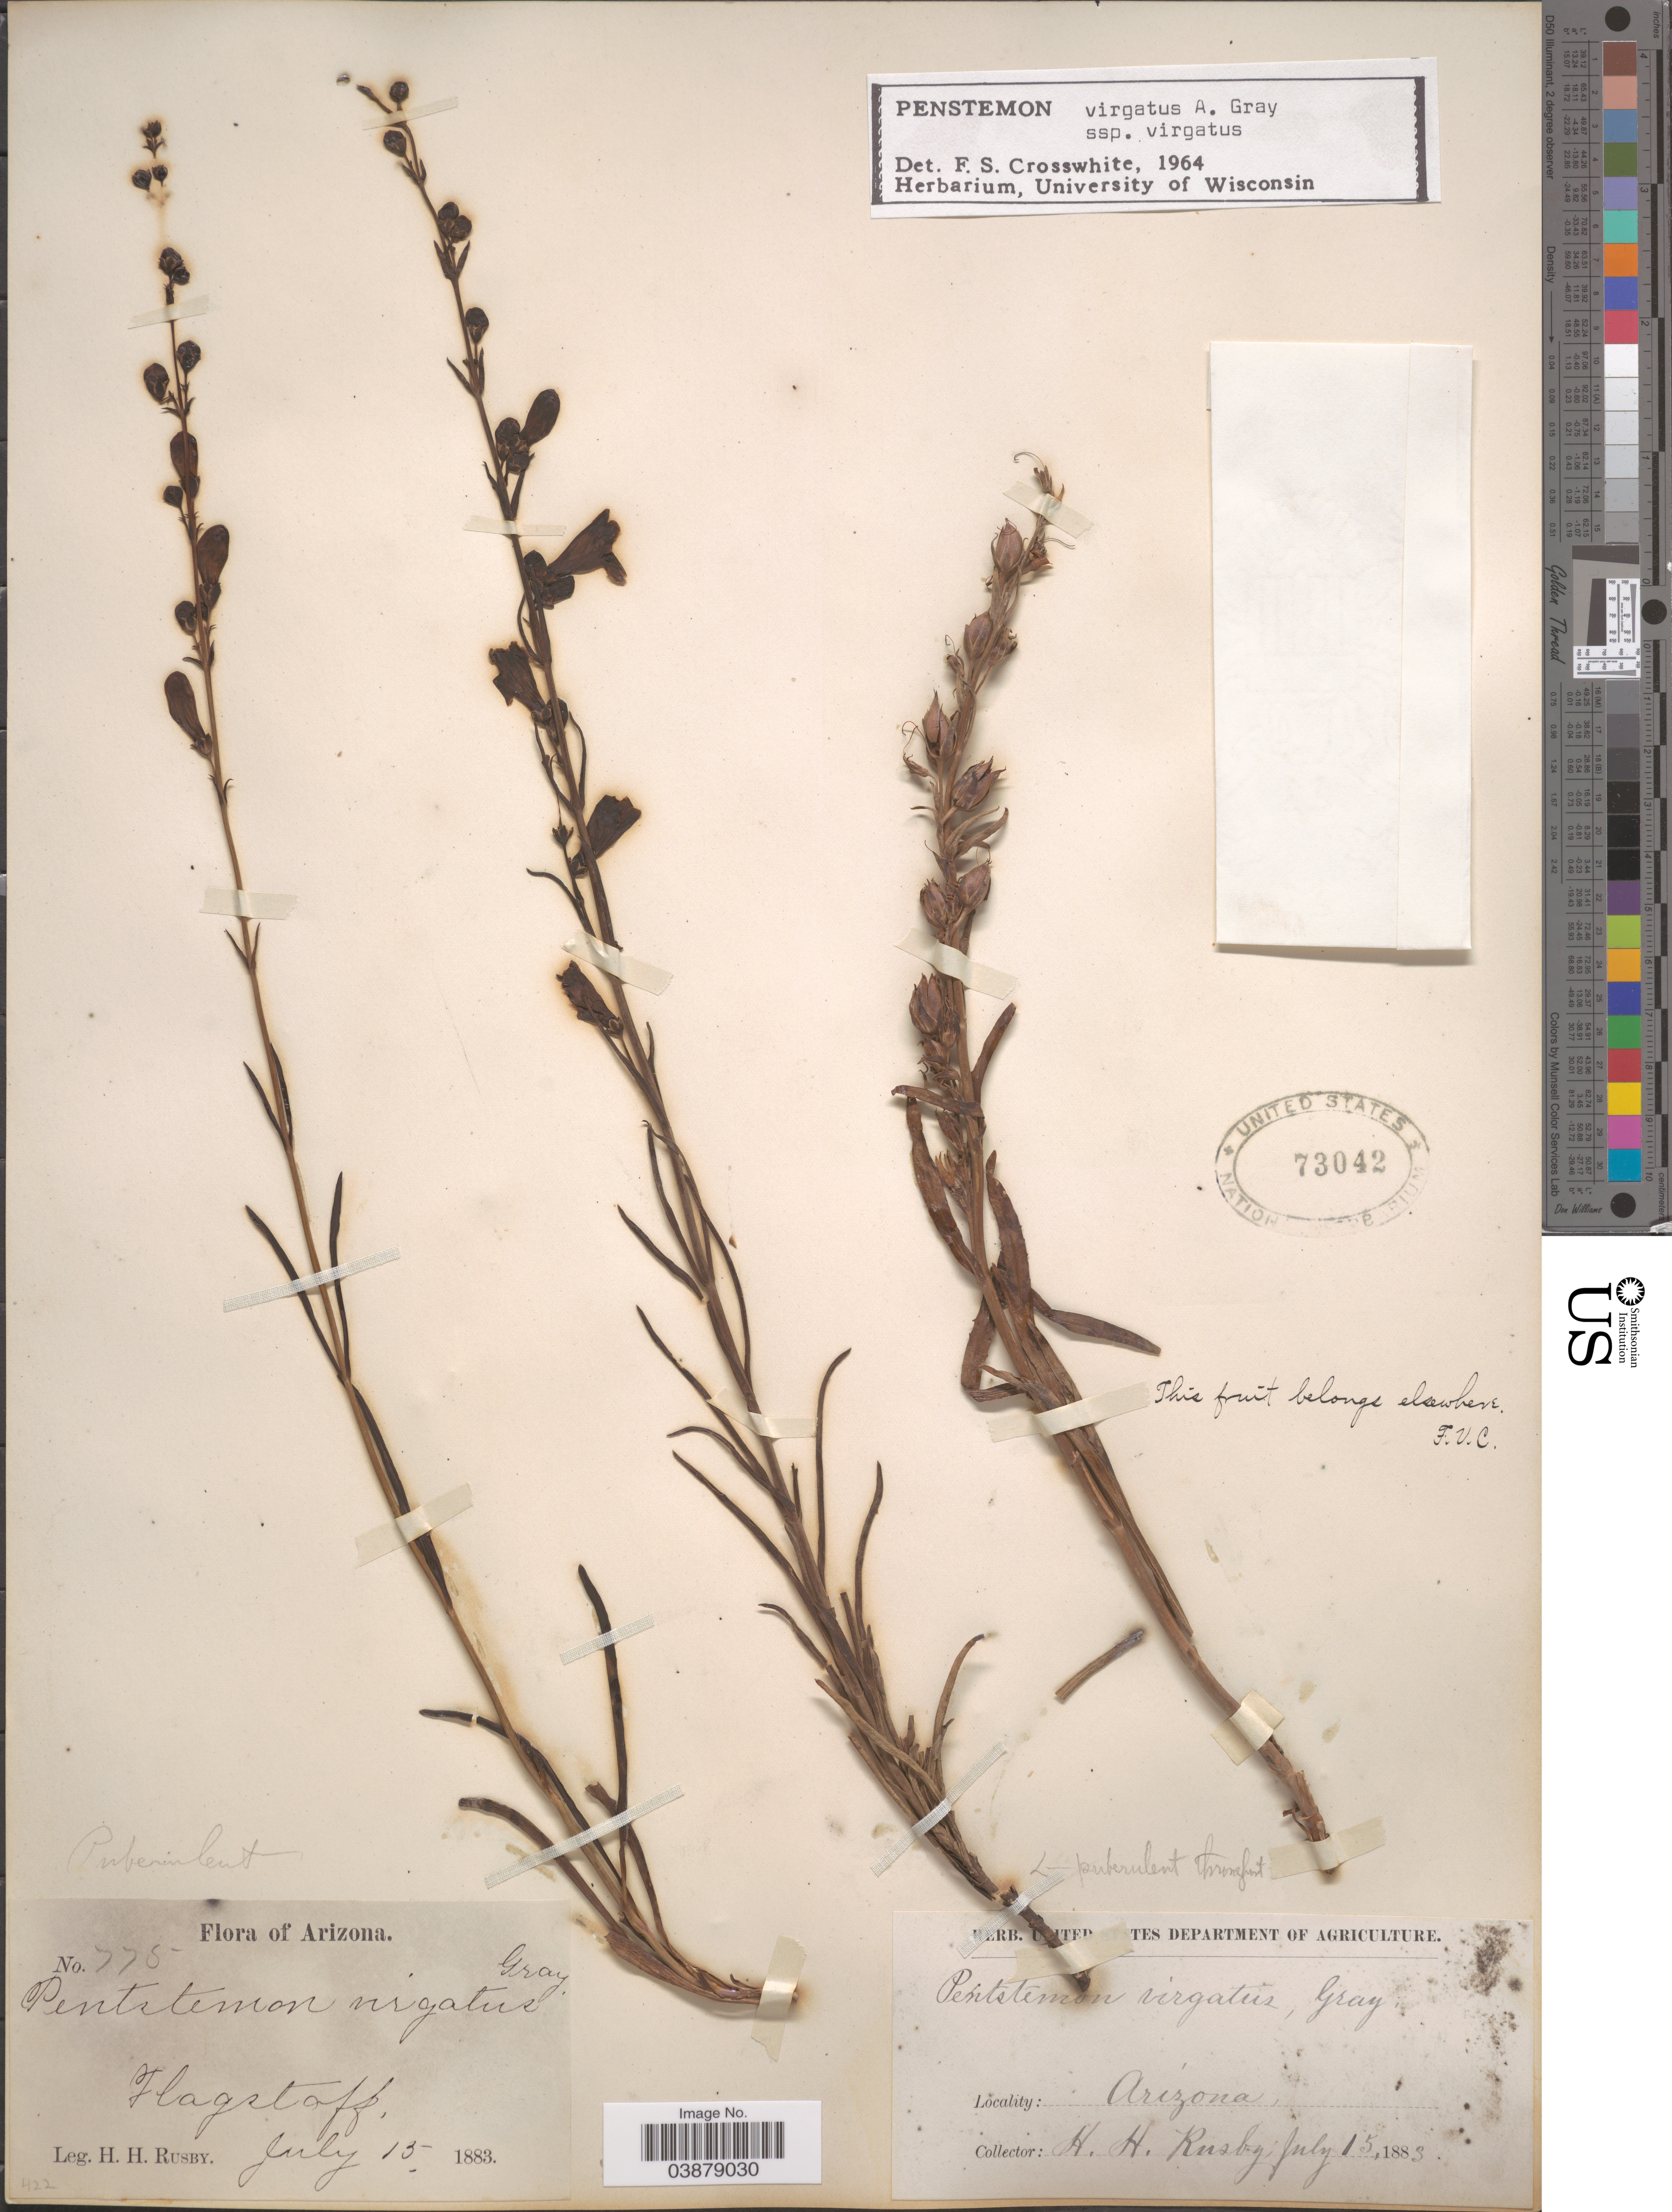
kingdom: Plantae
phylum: Tracheophyta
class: Magnoliopsida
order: Lamiales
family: Plantaginaceae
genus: Penstemon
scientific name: Penstemon virgatus subsp. virgatus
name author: A. Gray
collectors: H. H. Rusby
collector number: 775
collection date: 1883-07-15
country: United States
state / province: Arizona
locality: Flagstaff.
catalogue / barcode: US 73042